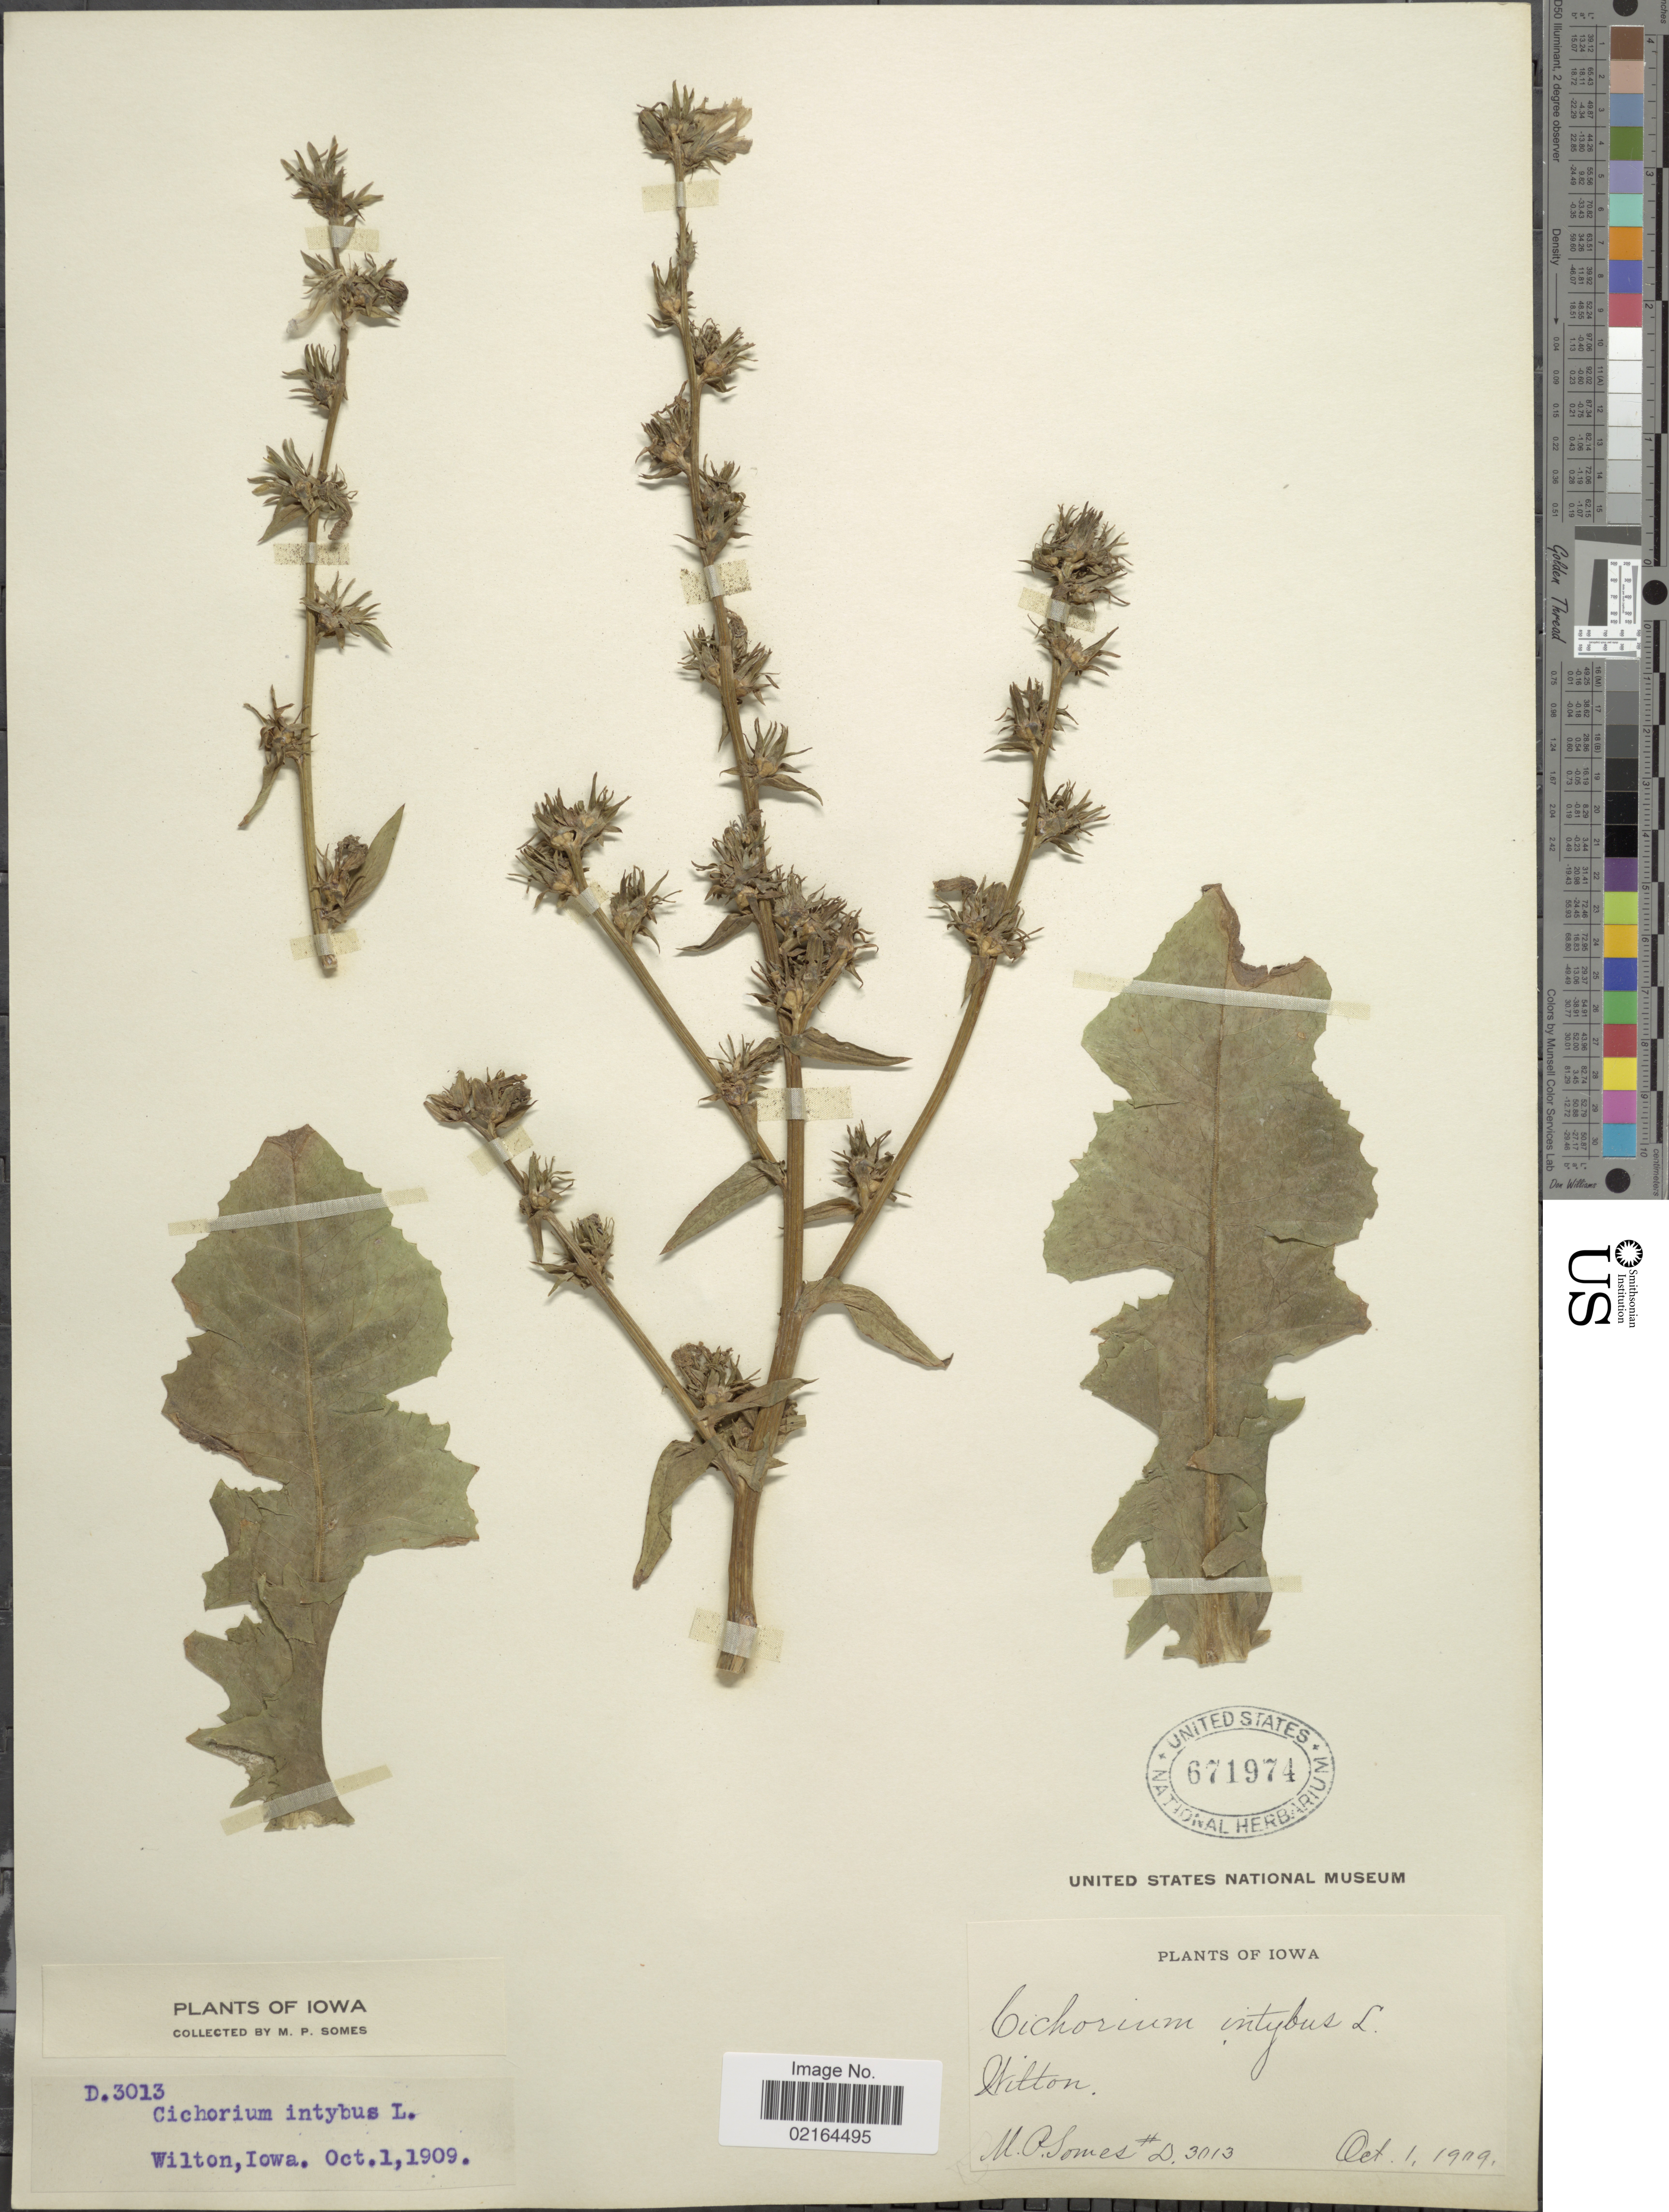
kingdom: Plantae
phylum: Tracheophyta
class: Magnoliopsida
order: Asterales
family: Asteraceae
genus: Cichorium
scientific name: Cichorium intybus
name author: L.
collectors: M. Somes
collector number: D. 3013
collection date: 1909-10-01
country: United States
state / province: Iowa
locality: Wilton, Iowa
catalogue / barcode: US 671974